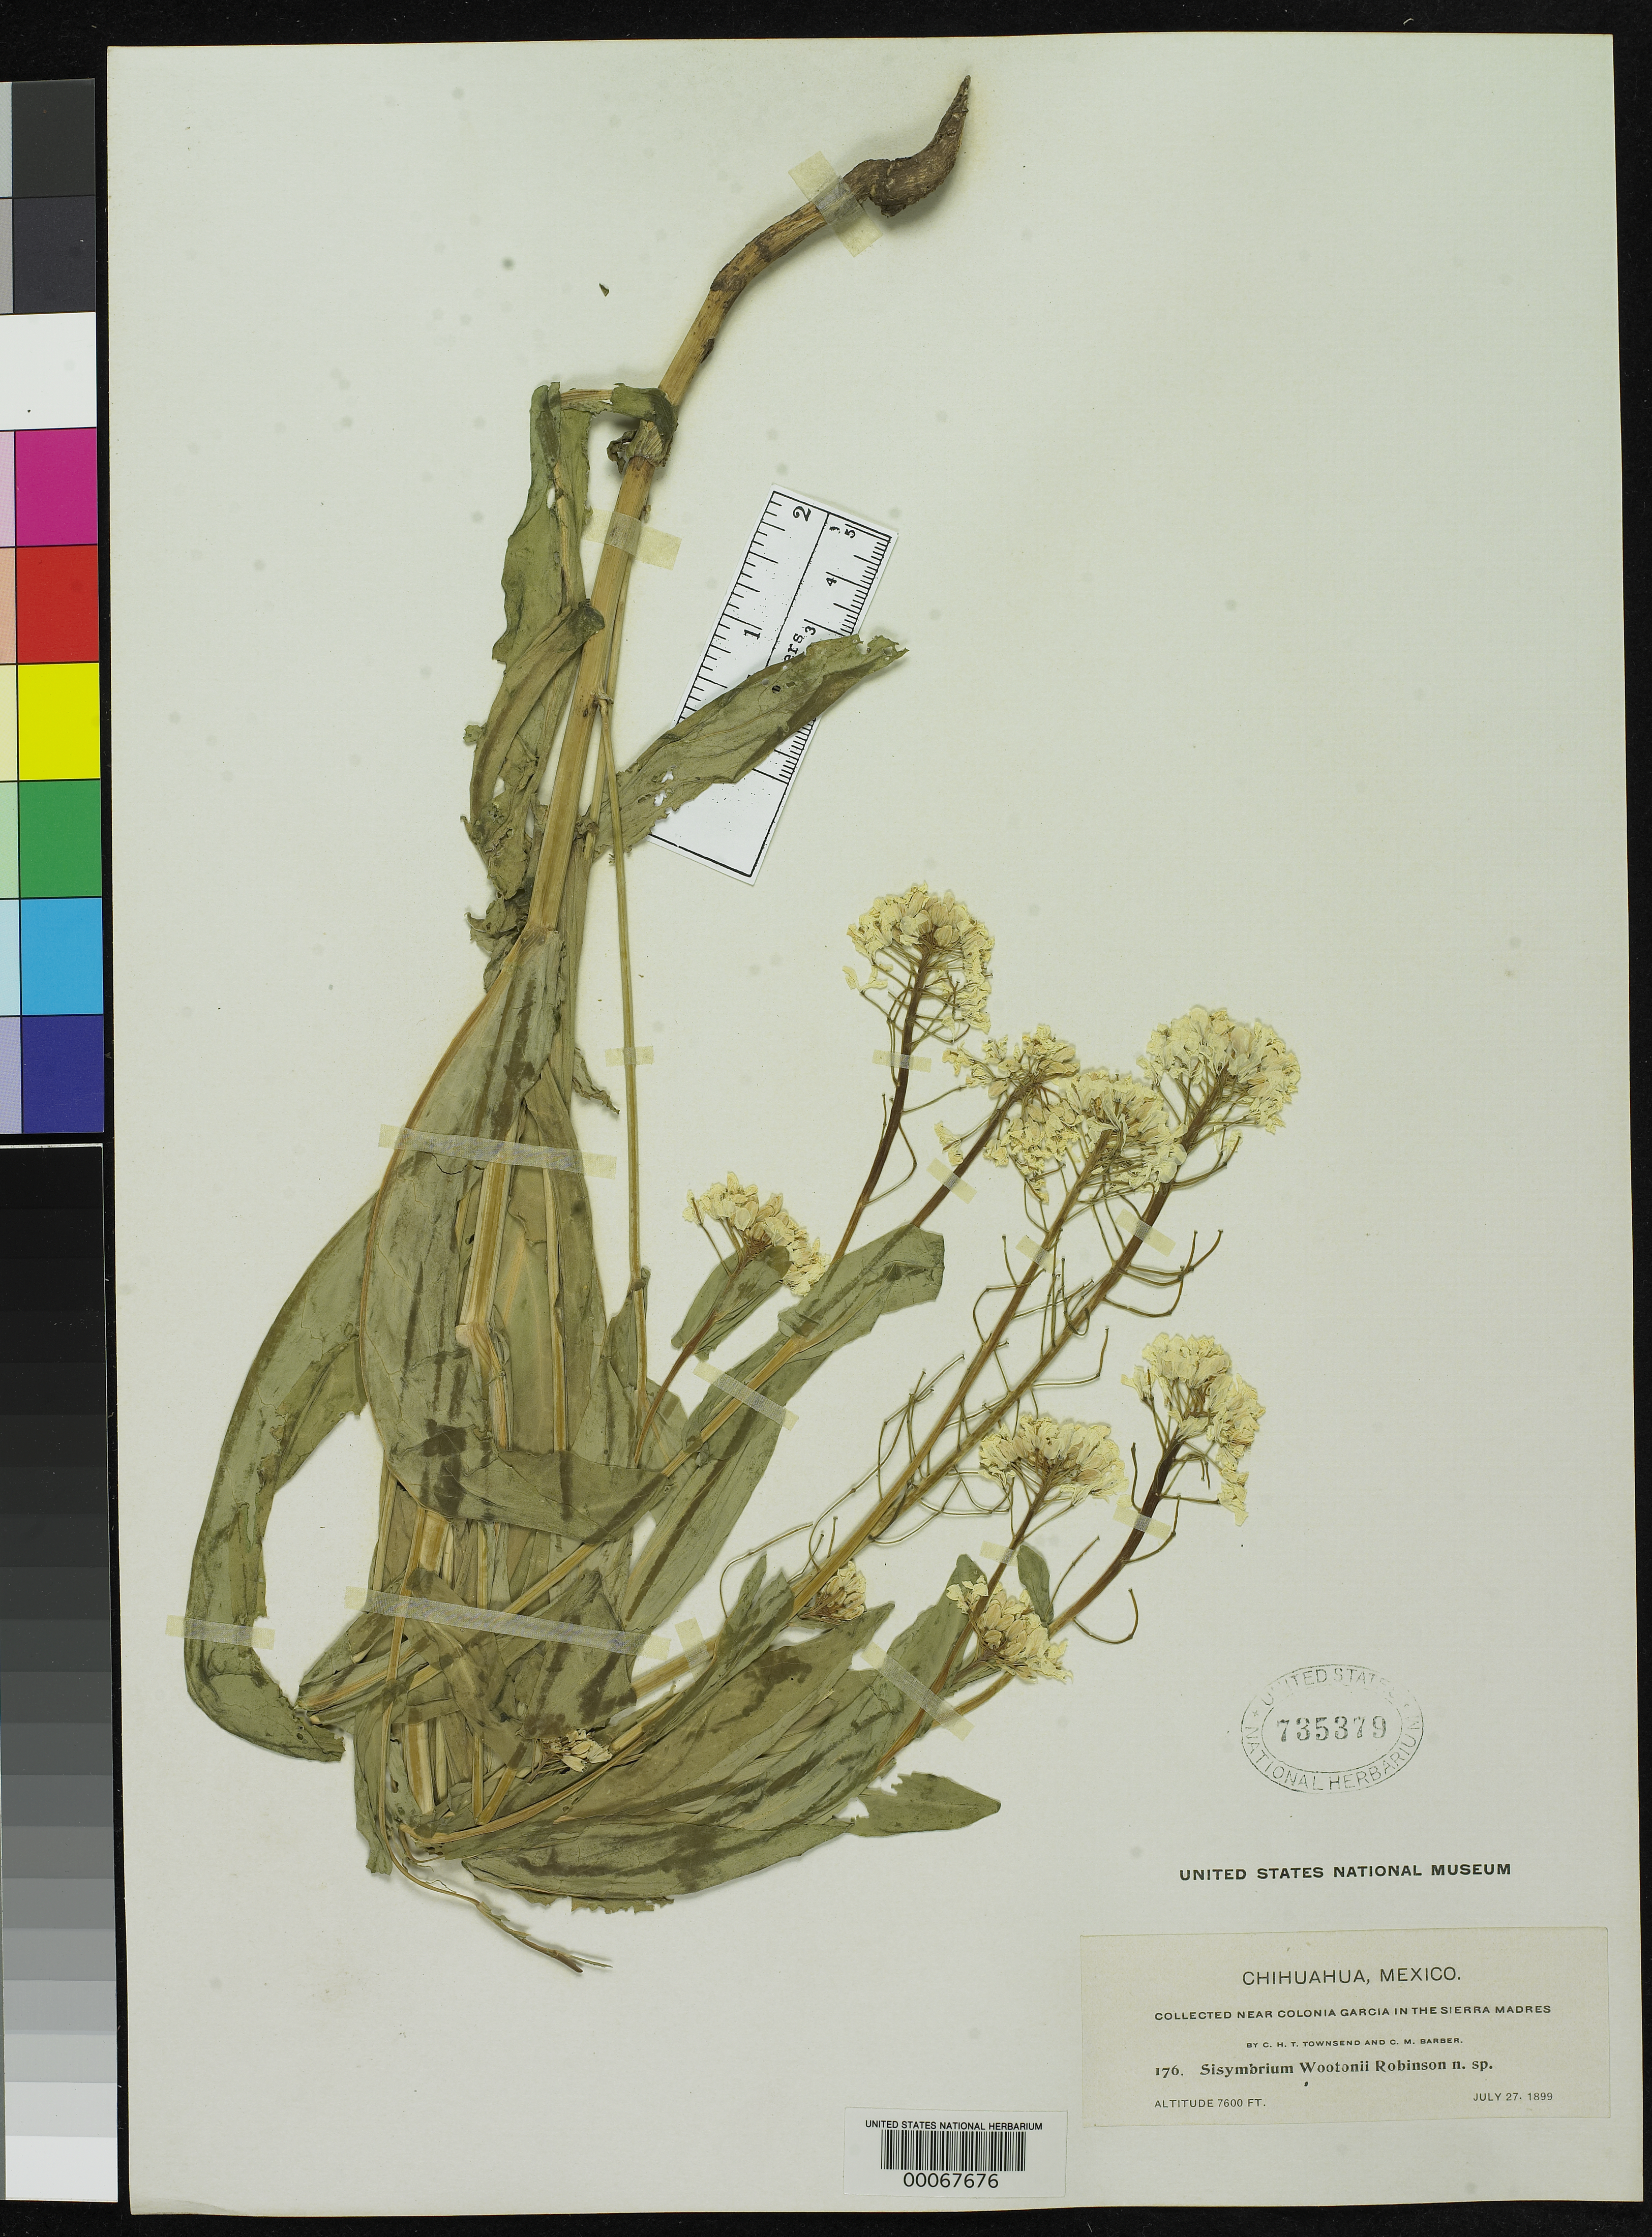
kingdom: Plantae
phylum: Tracheophyta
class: Magnoliopsida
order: Brassicales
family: Brassicaceae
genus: Sisymbrium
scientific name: Sisymbrium wootonii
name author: B.L. Rob.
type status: Isotype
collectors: C. H. T. Townsend & C. Barber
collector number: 176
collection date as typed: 27 Jul 1899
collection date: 1899-07-27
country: Mexico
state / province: Chihuahua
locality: Sierra Madre, 16 km. SE of Colonia Garcia.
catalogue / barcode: US 735379